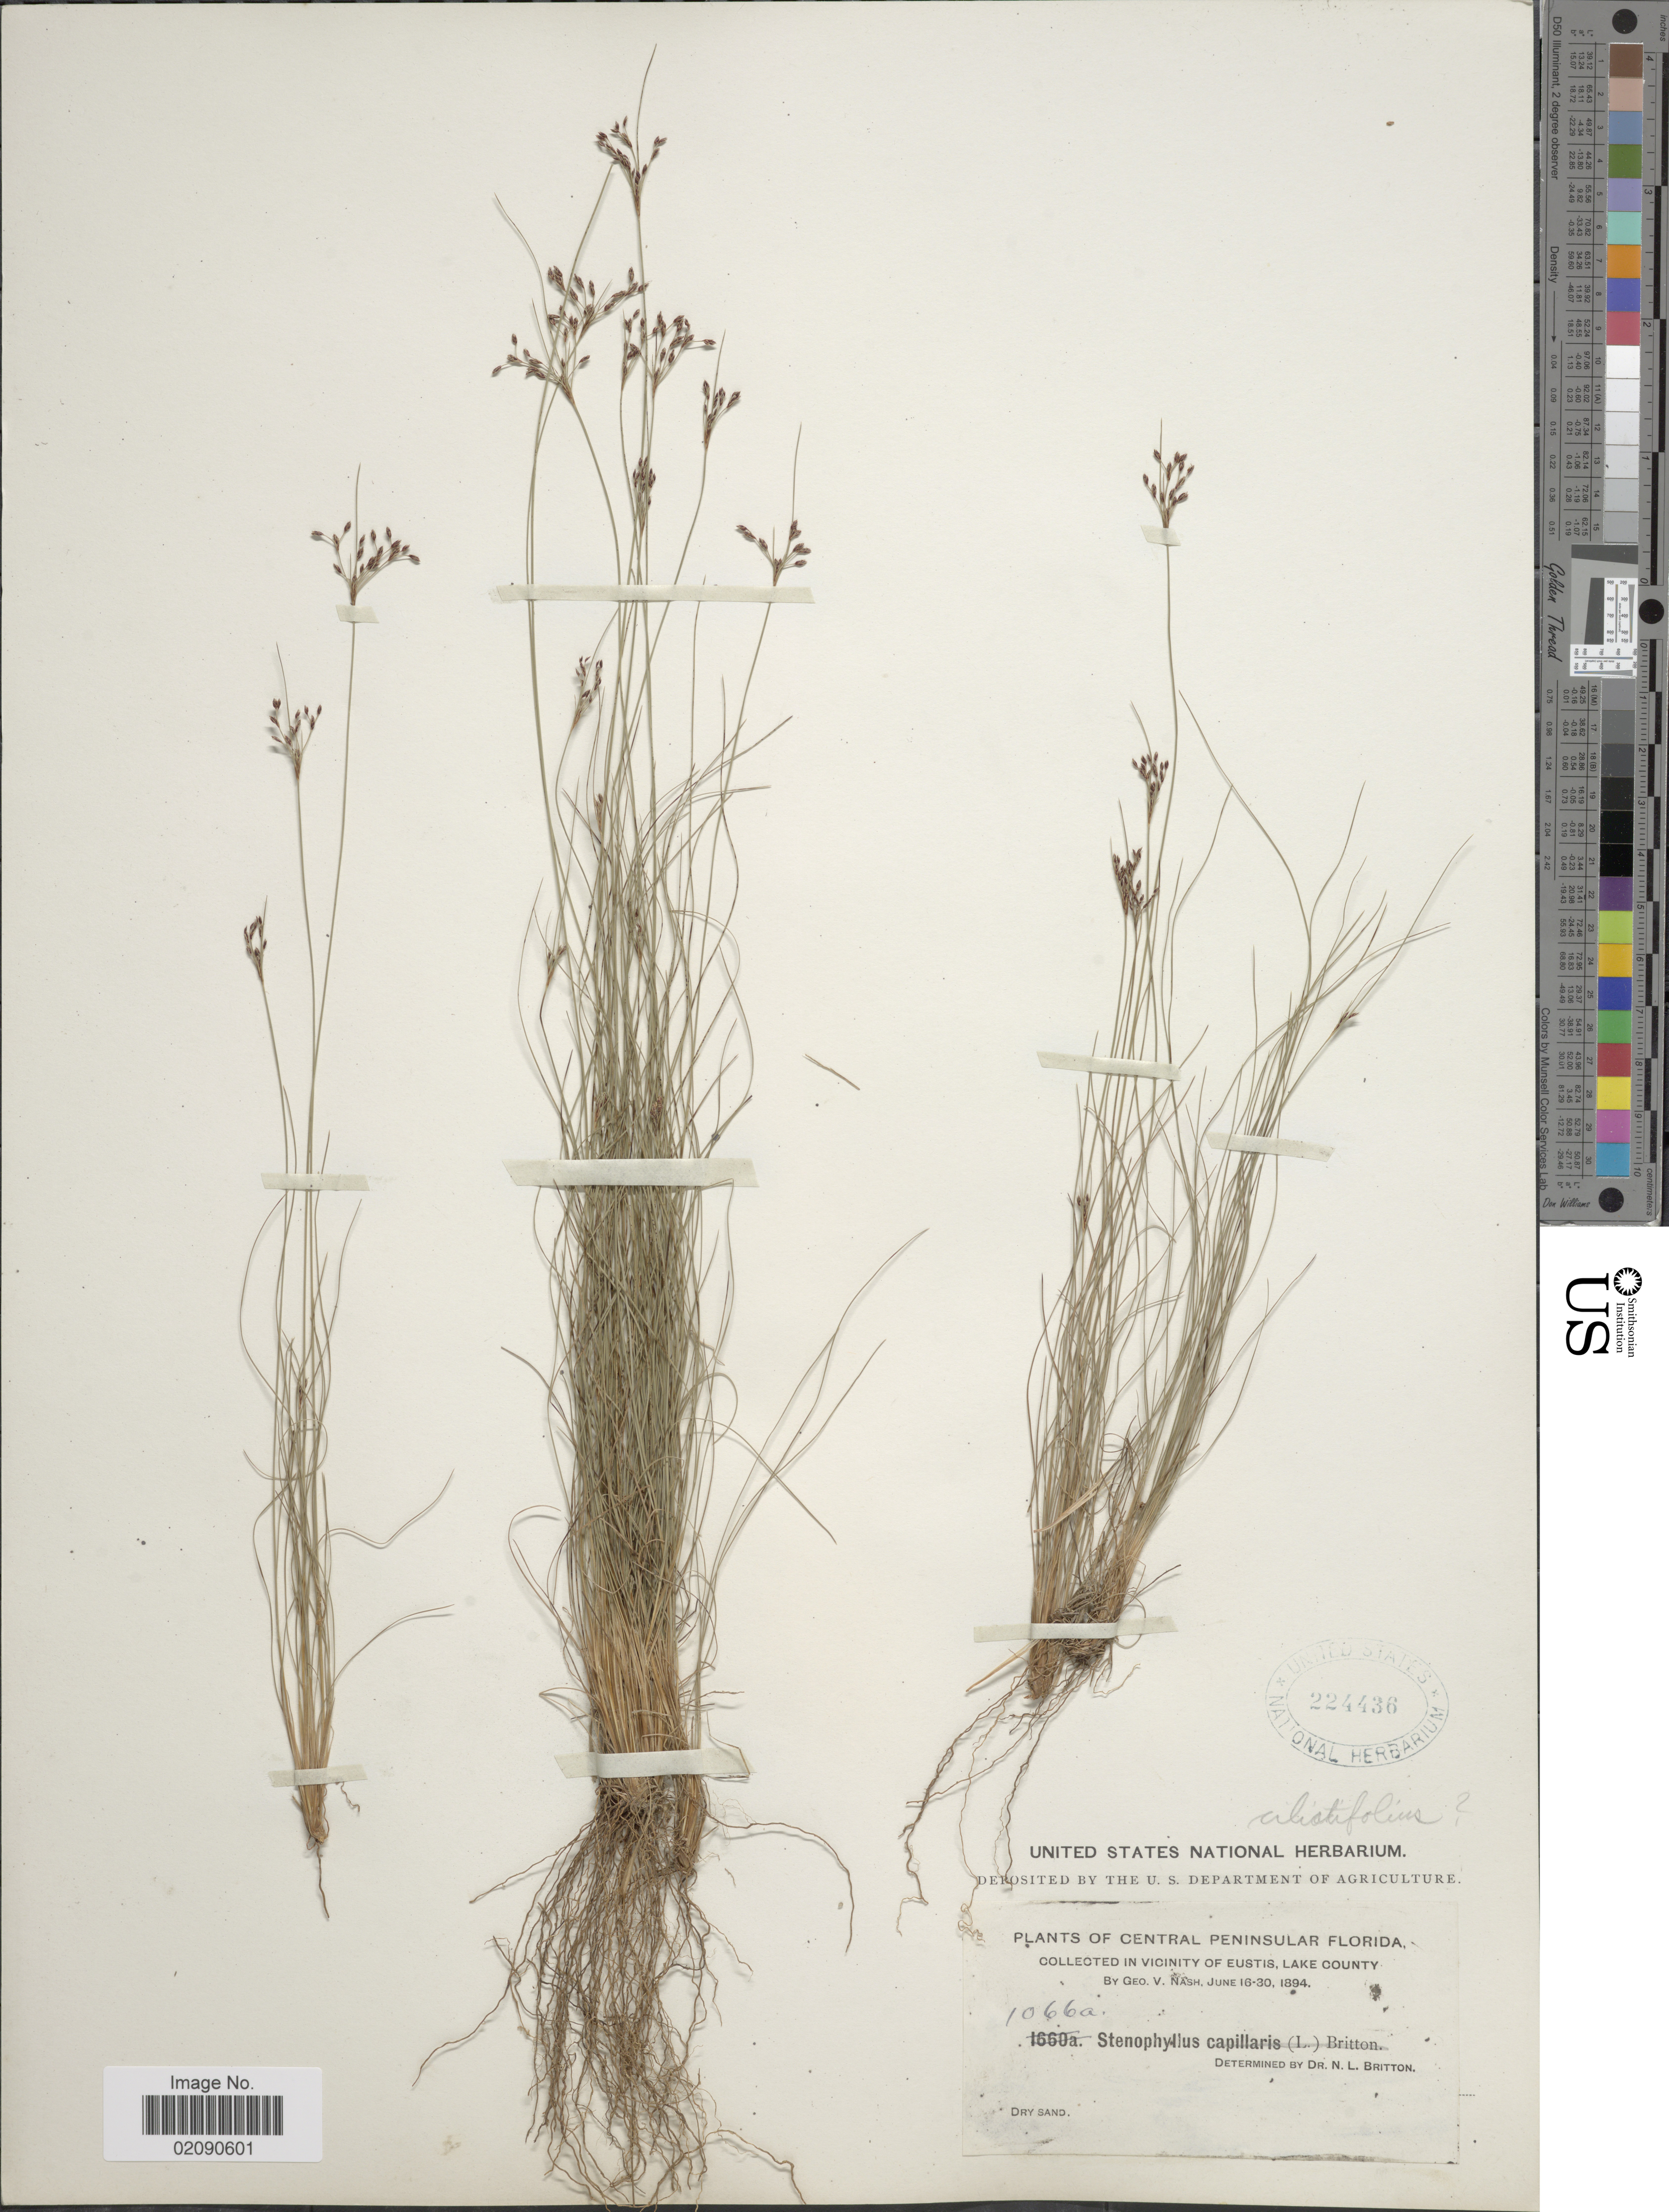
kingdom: Plantae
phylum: Tracheophyta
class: Liliopsida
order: Poales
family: Cyperaceae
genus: Bulbostylis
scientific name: Bulbostylis coarctata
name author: (Elliott) Fernald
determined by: Strong, Mark T., (BOT), Smithsonian Institution - National Museum of Natural History (UNITED STATES)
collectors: G. V. Nash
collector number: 1066a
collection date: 1894-06-16/1894-06-30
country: United States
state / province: Florida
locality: Central Peninsular Florida. In Vicinity of Eustis, Lake County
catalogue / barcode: US 224436